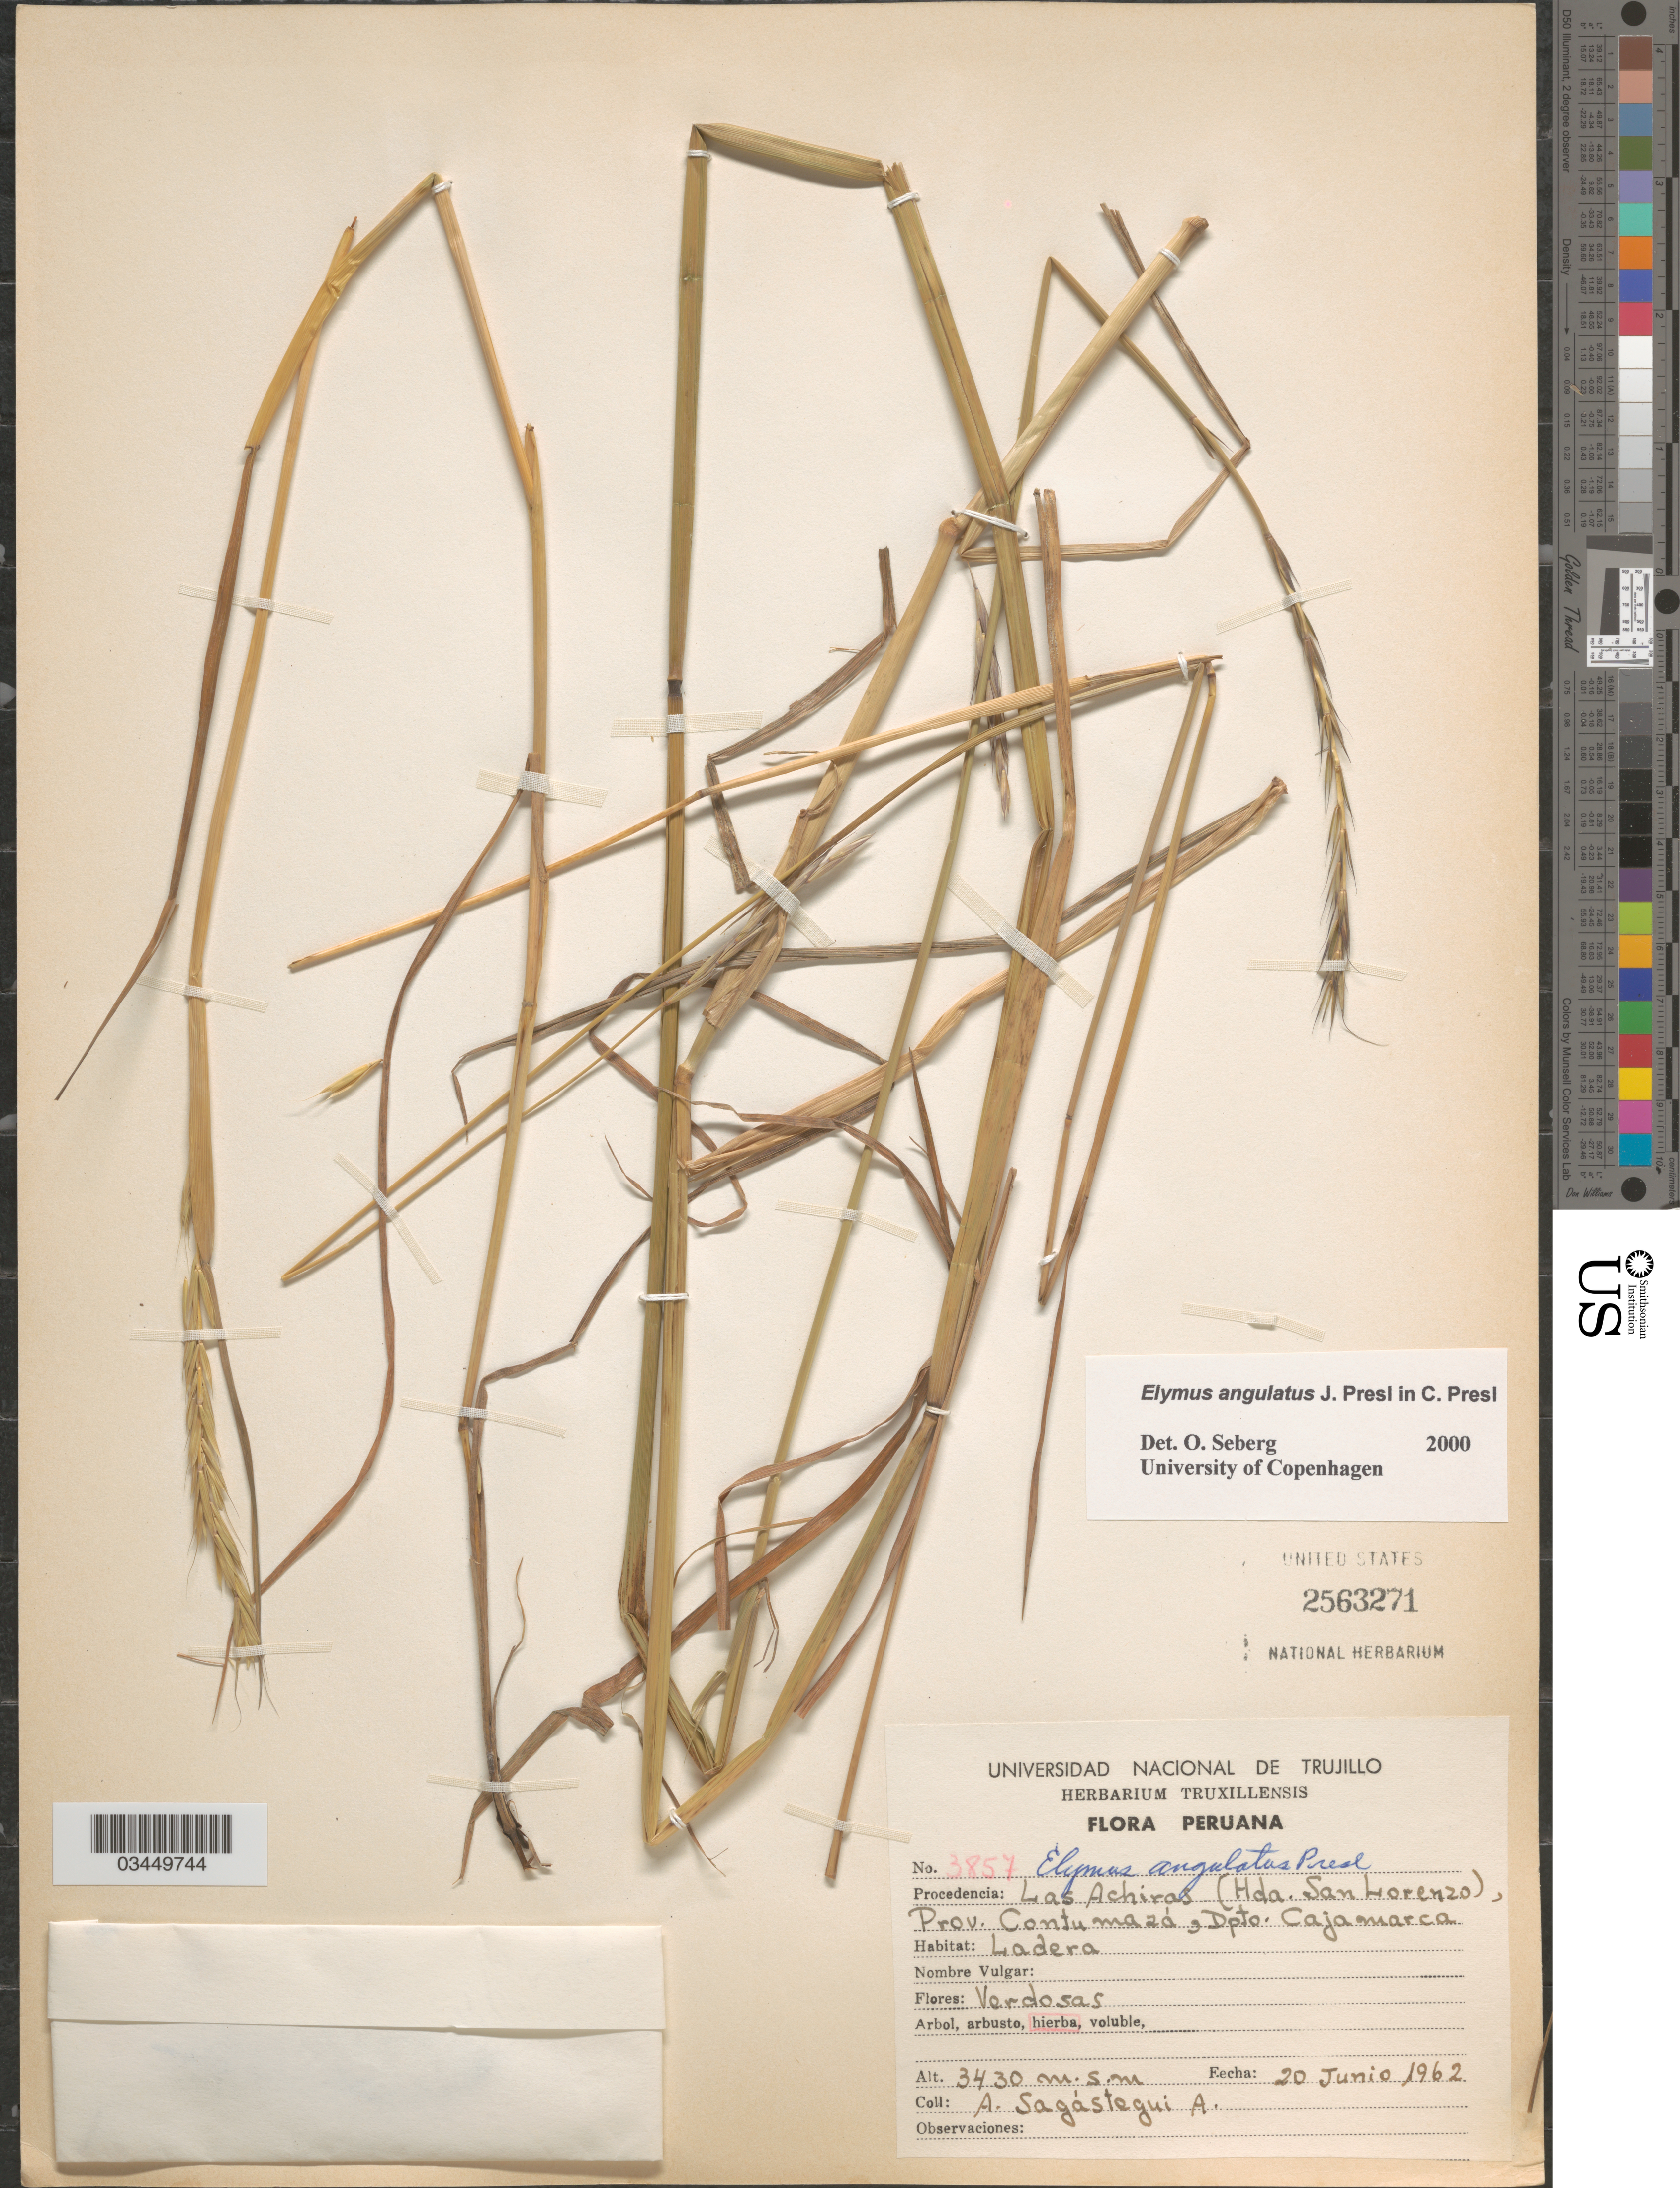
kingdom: Plantae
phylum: Tracheophyta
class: Liliopsida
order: Poales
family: Poaceae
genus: Elymus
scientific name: Elymus angulatus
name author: J. Presl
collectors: A. Sagástegui A.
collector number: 3857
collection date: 1962-06-20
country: Peru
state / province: Cajamarca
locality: Procedencia: Las Achiras. (Hda. San Lorenzo), Prov. Contumazá, Dpto. Cajamarca.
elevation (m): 3430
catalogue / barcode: US 2563271